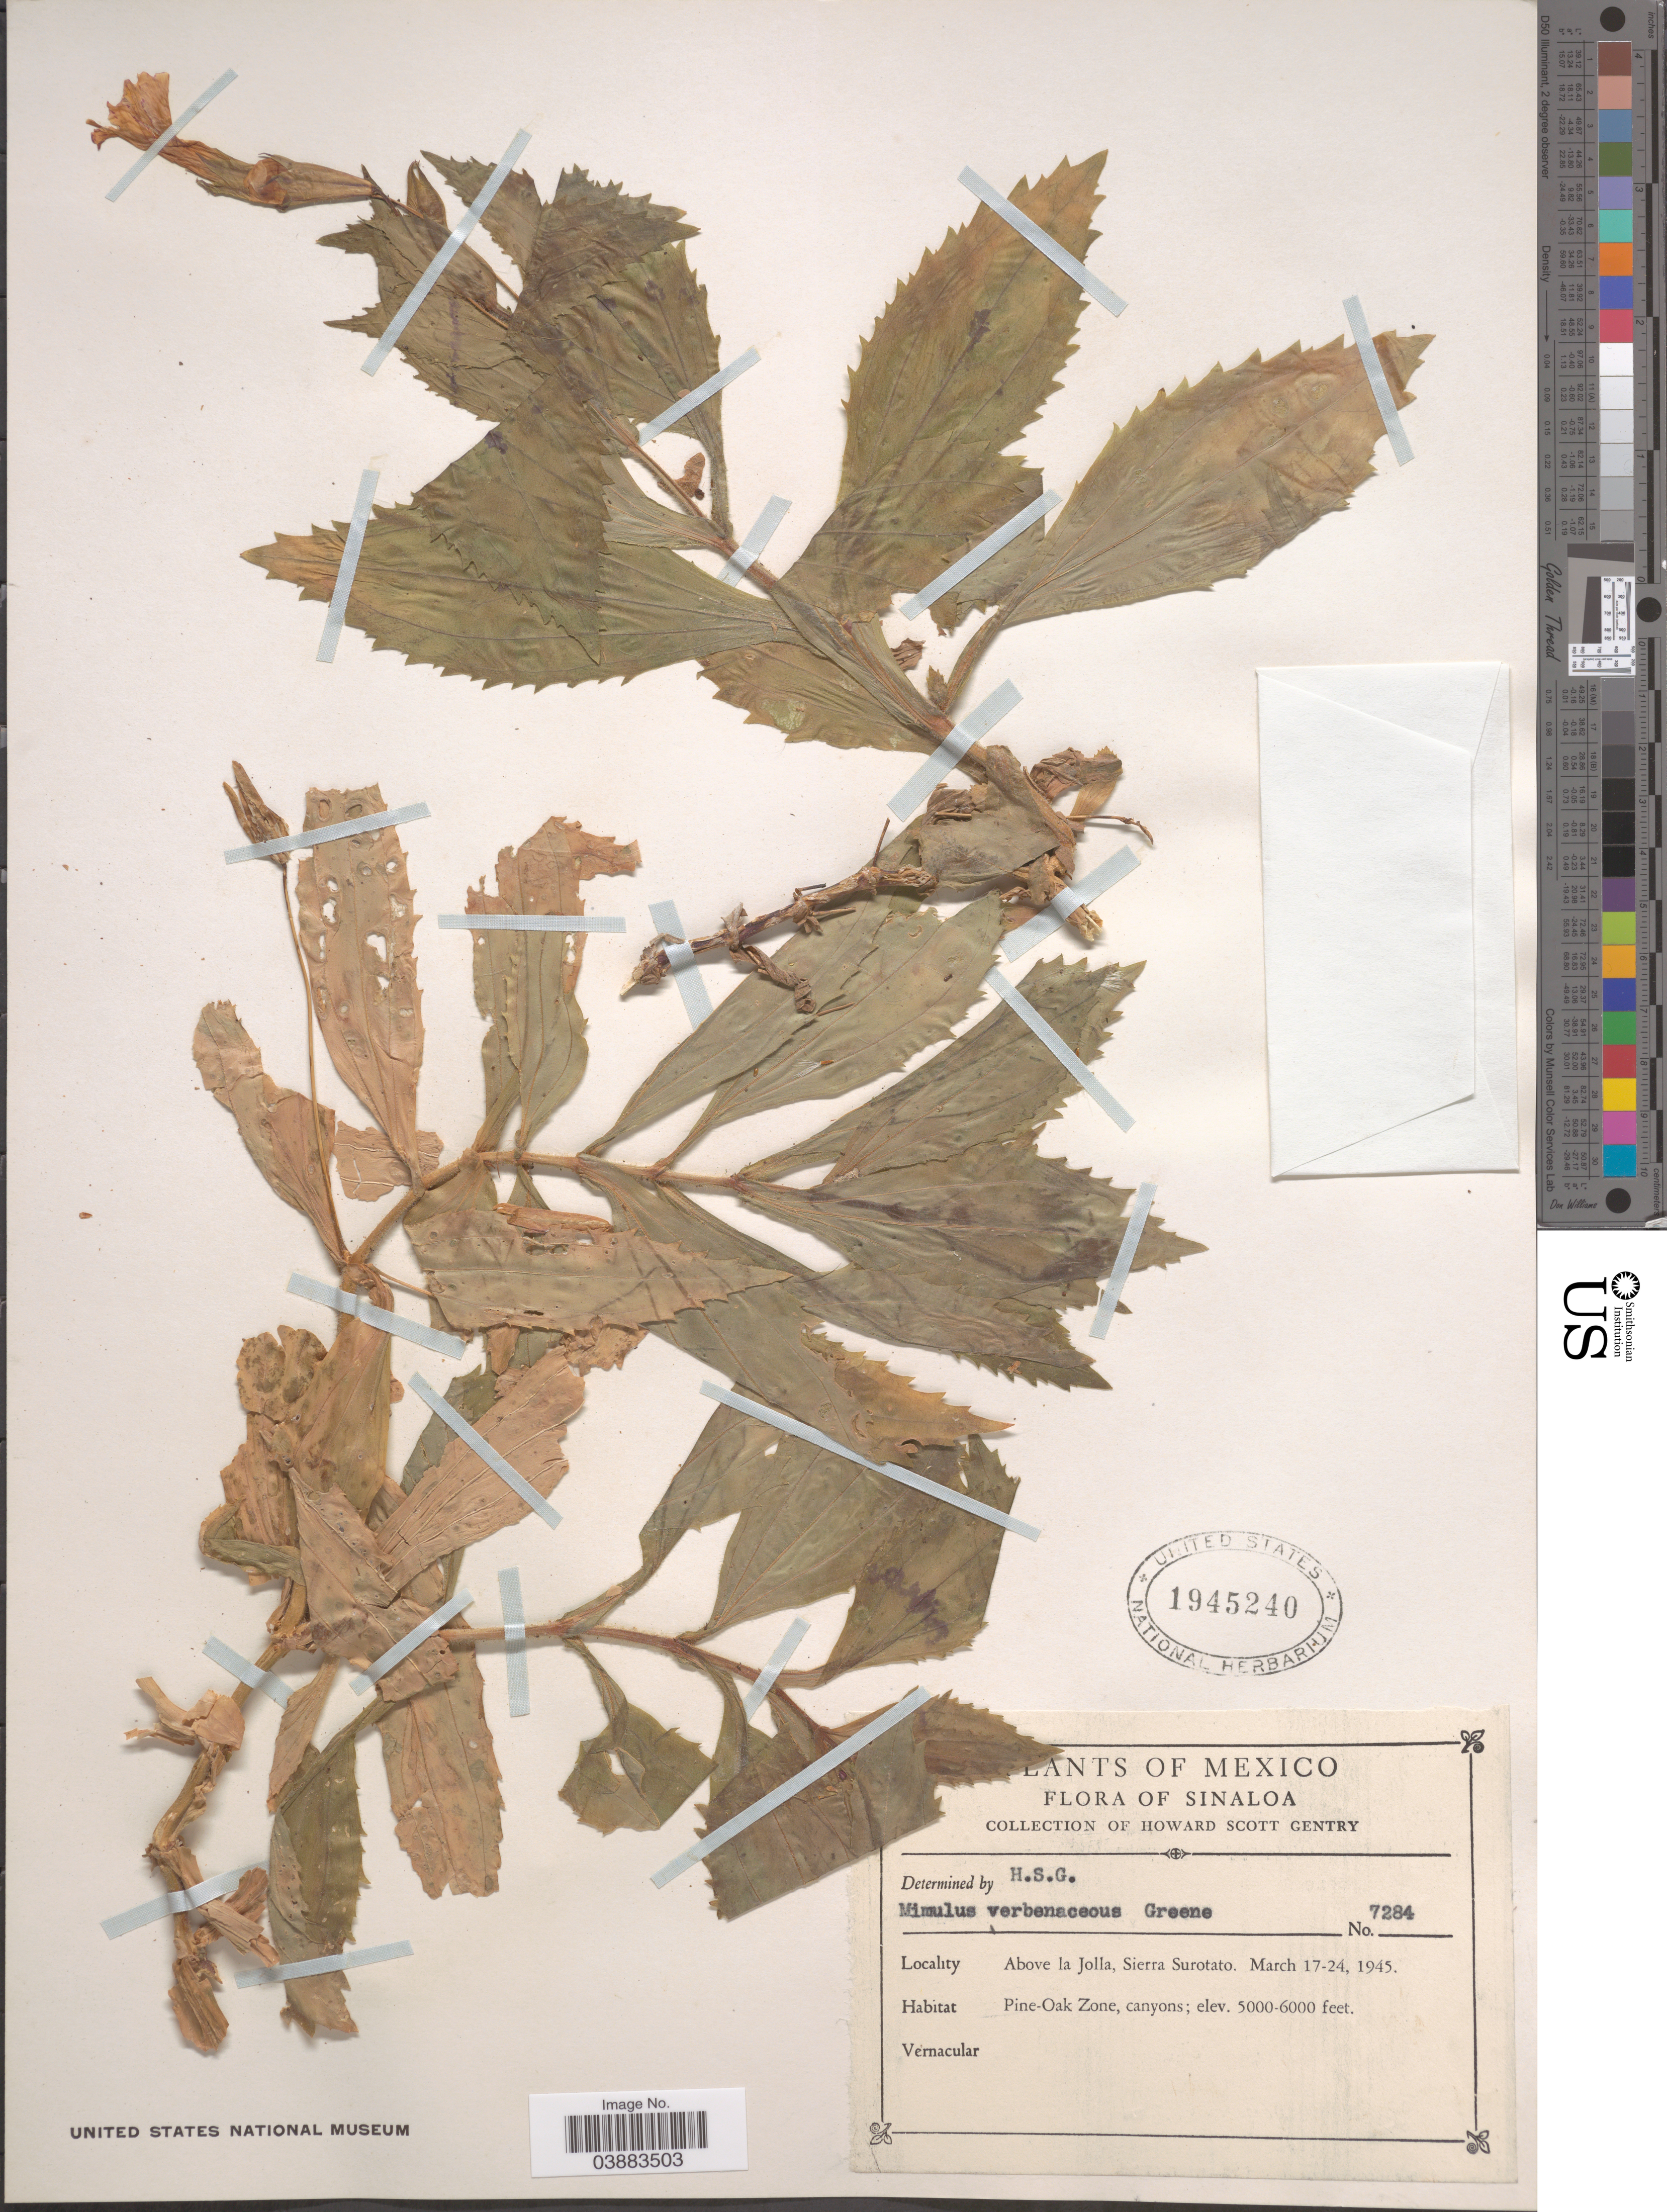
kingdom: Plantae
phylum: Tracheophyta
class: Magnoliopsida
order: Lamiales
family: Phrymaceae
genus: Mimulus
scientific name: Mimulus verbenaceus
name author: Greene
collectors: H. S. Gentry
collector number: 7284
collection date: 1945-03-17/1945-03-24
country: Mexico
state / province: Sinaloa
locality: Above la Jolla, Sierra Surotato. Pine-Oak Zone.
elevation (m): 1524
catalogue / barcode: US 1945240